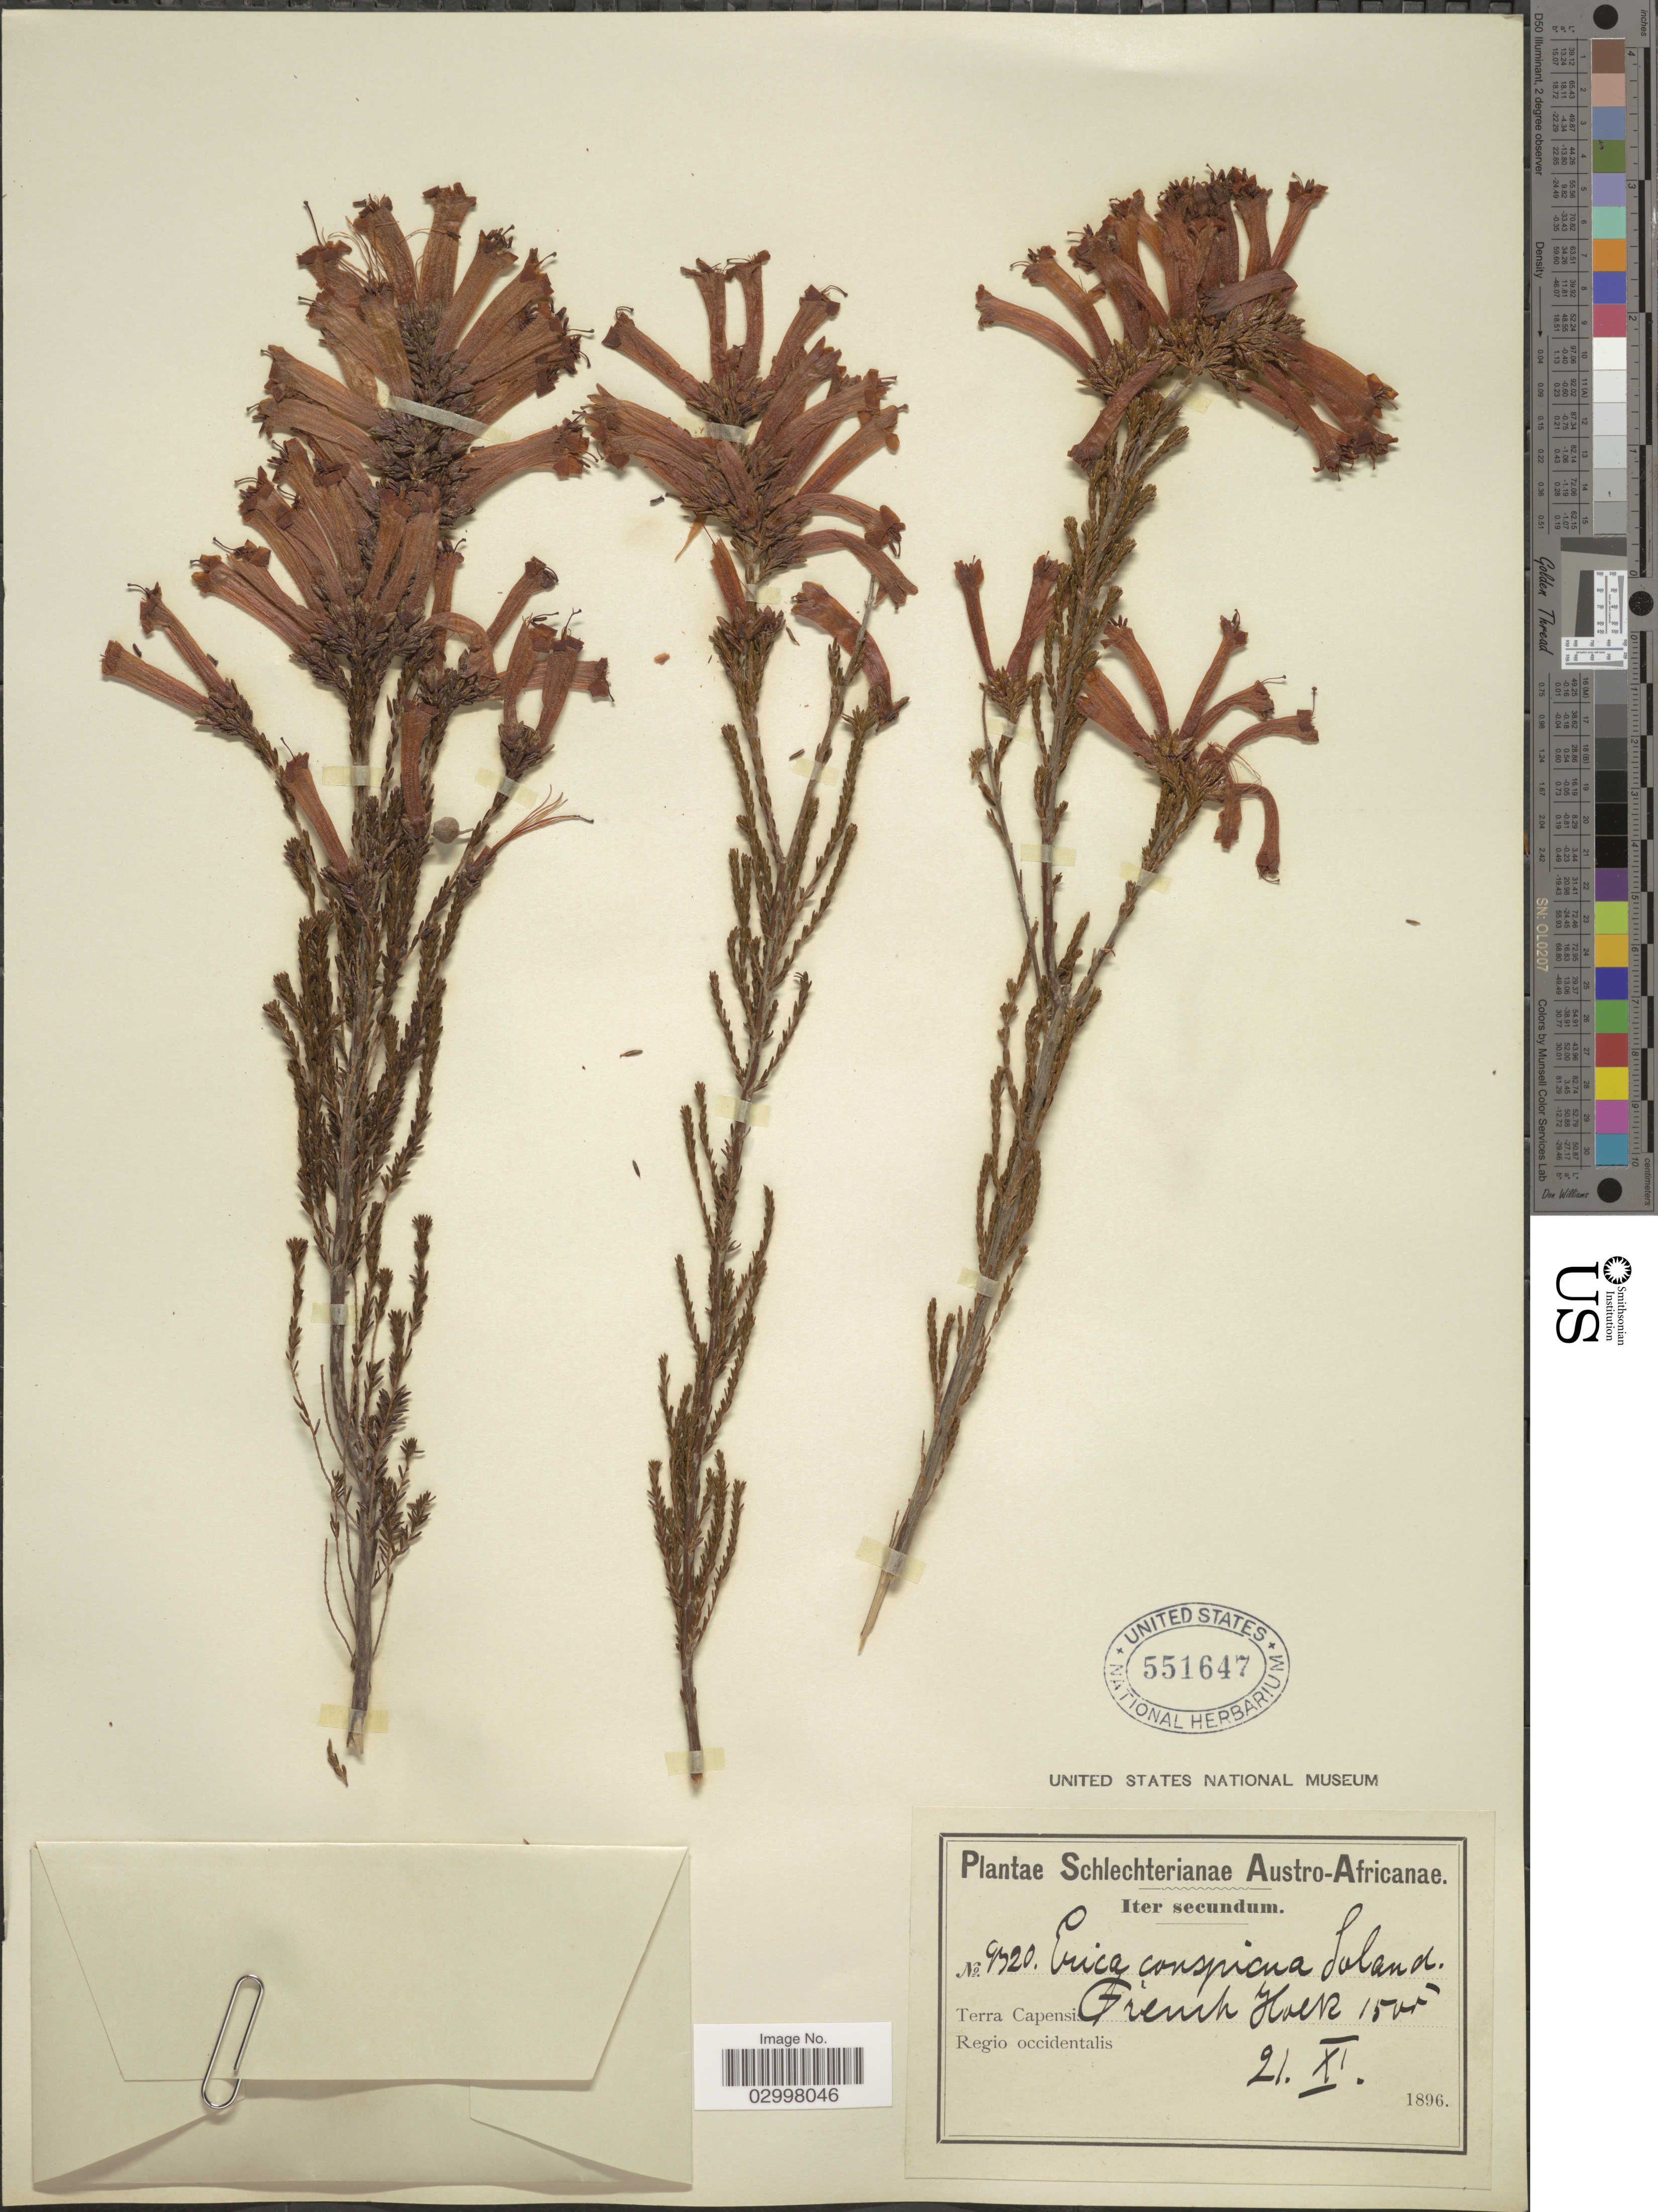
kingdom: Plantae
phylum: Tracheophyta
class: Magnoliopsida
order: Ericales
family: Ericaceae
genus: Erica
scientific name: Erica conspicua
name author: Sol.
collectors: Schlechter, --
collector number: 8320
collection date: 1896-11-21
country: South Africa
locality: Austro-Africanae. Terra Capensis. French Hoek. Regio occidentalis.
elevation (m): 457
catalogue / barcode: US 551647